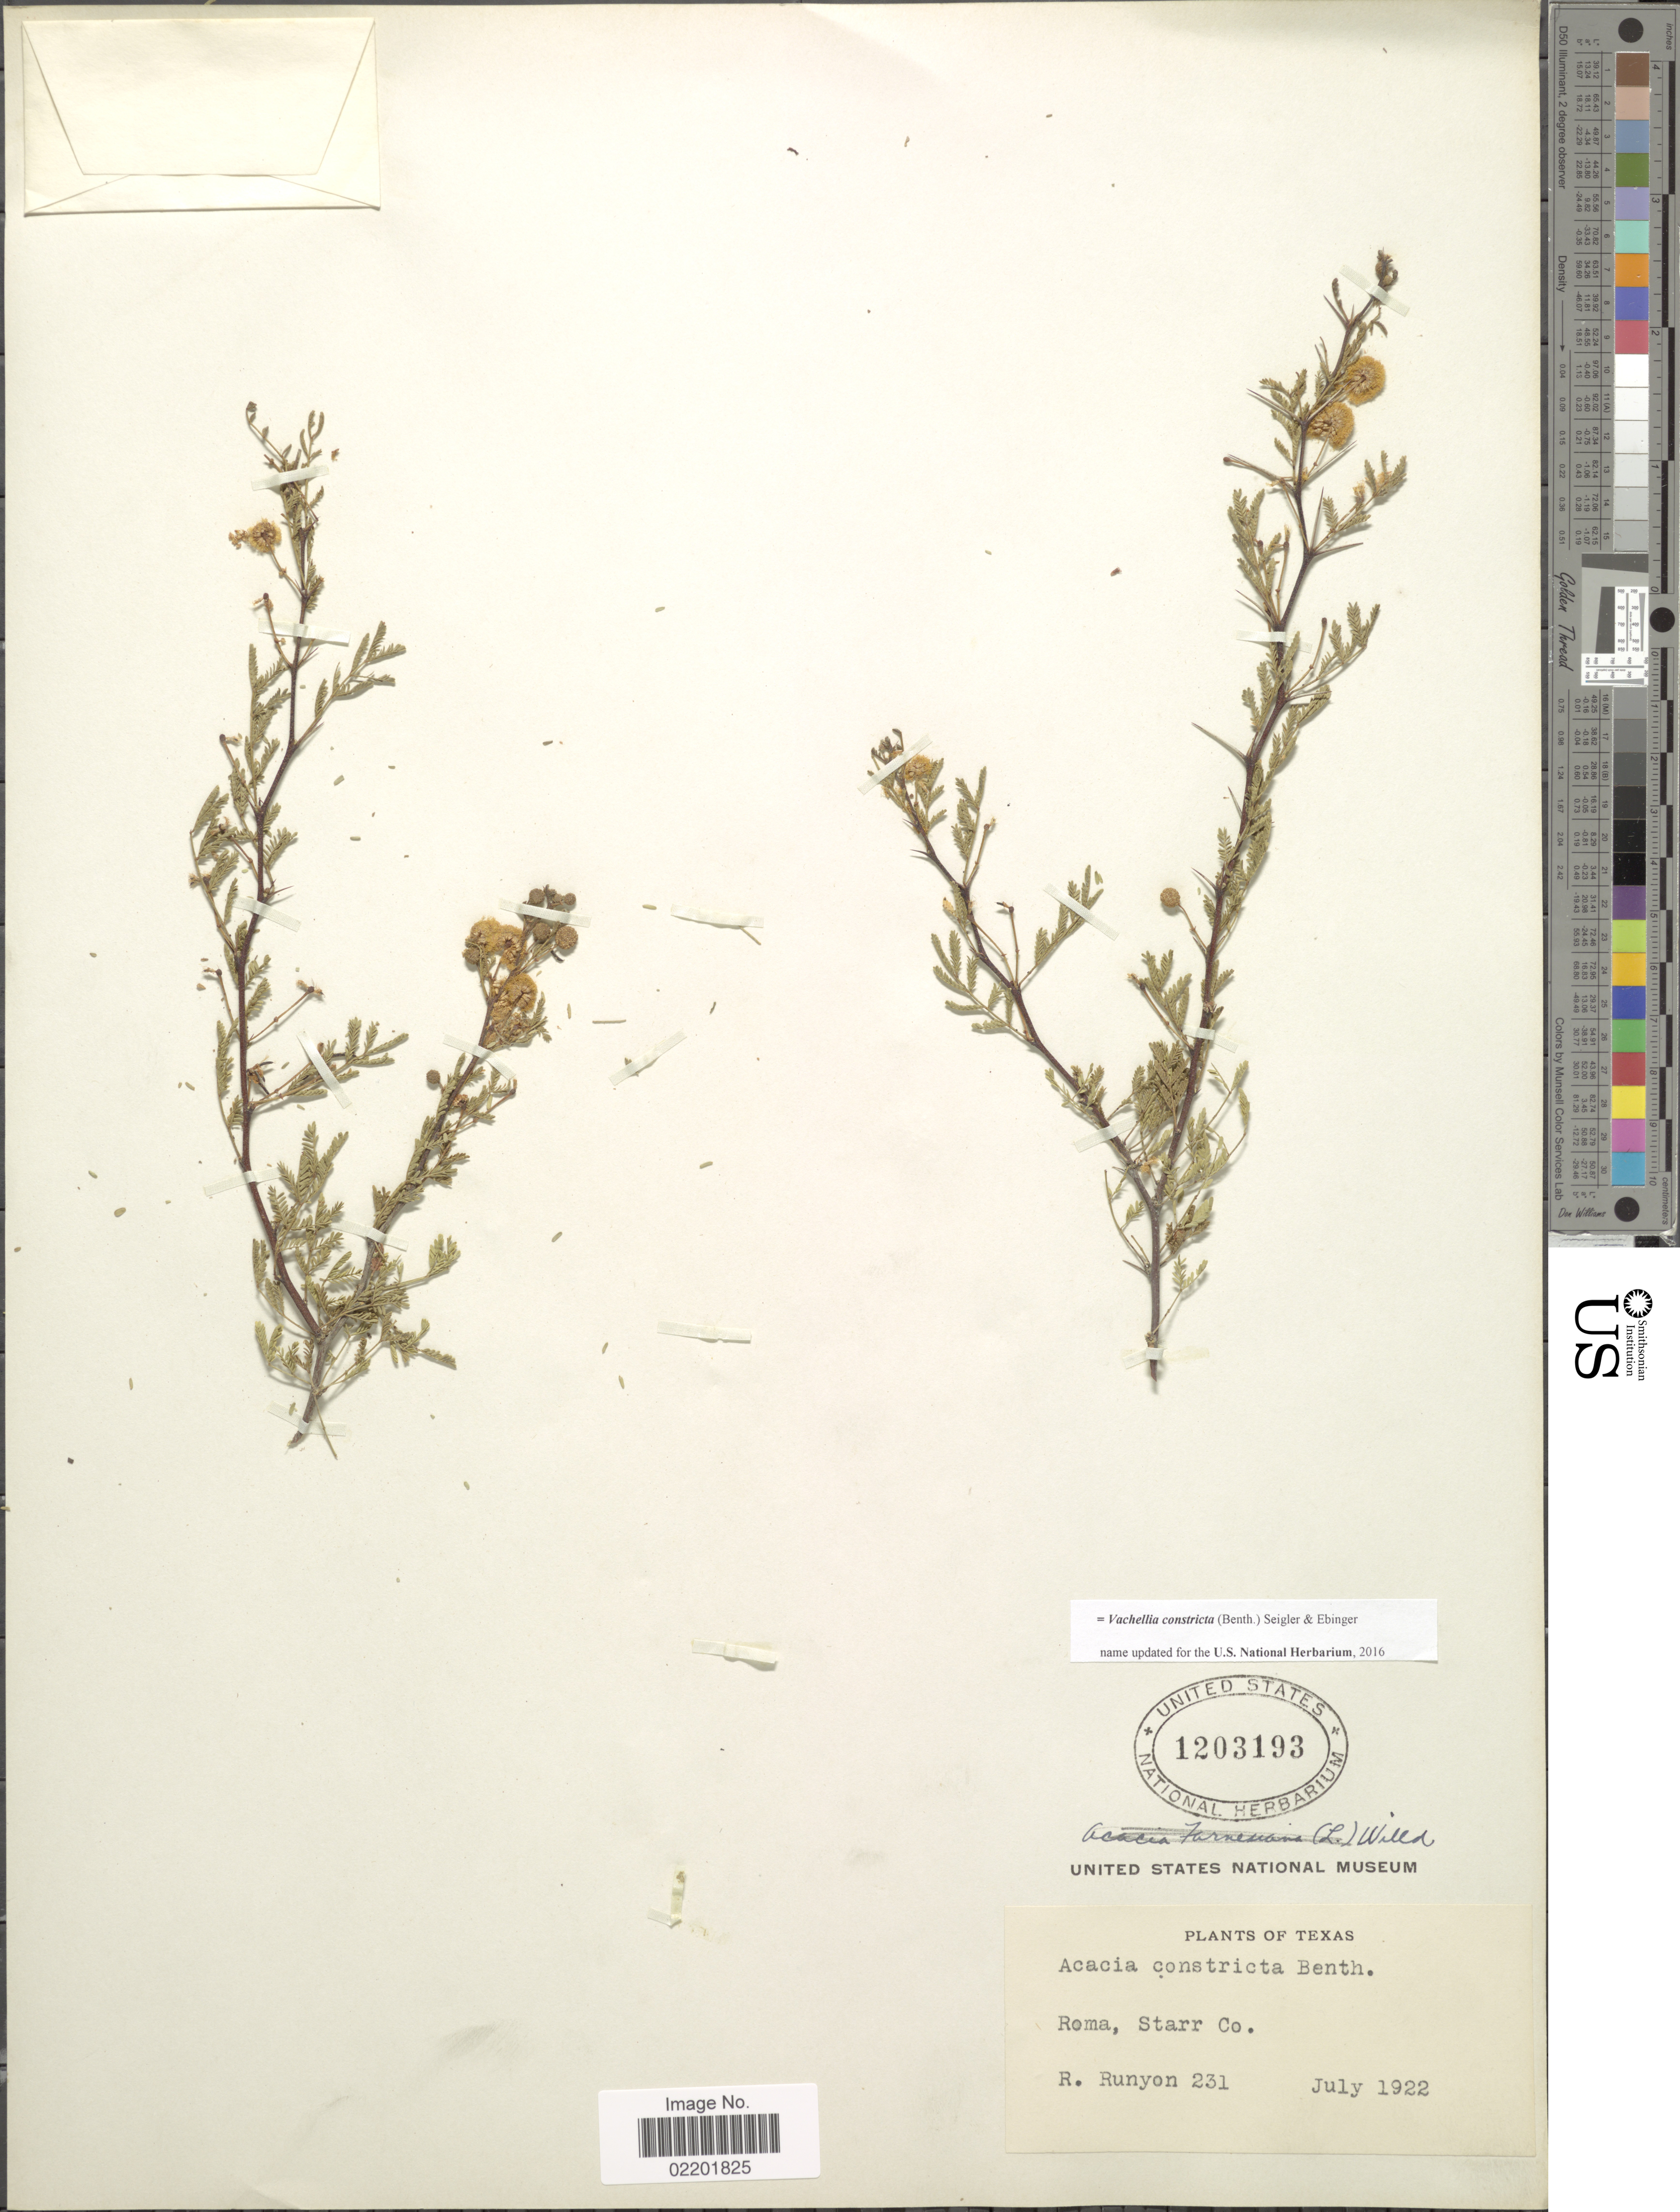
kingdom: Plantae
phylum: Tracheophyta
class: Magnoliopsida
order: Fabales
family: Fabaceae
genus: Vachellia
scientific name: Vachellia constricta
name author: (Benth.) Seigler & Ebinger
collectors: R. Runyon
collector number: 231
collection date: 1922-07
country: United States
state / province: Texas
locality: Roma, Starr Co.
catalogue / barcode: US 1203193